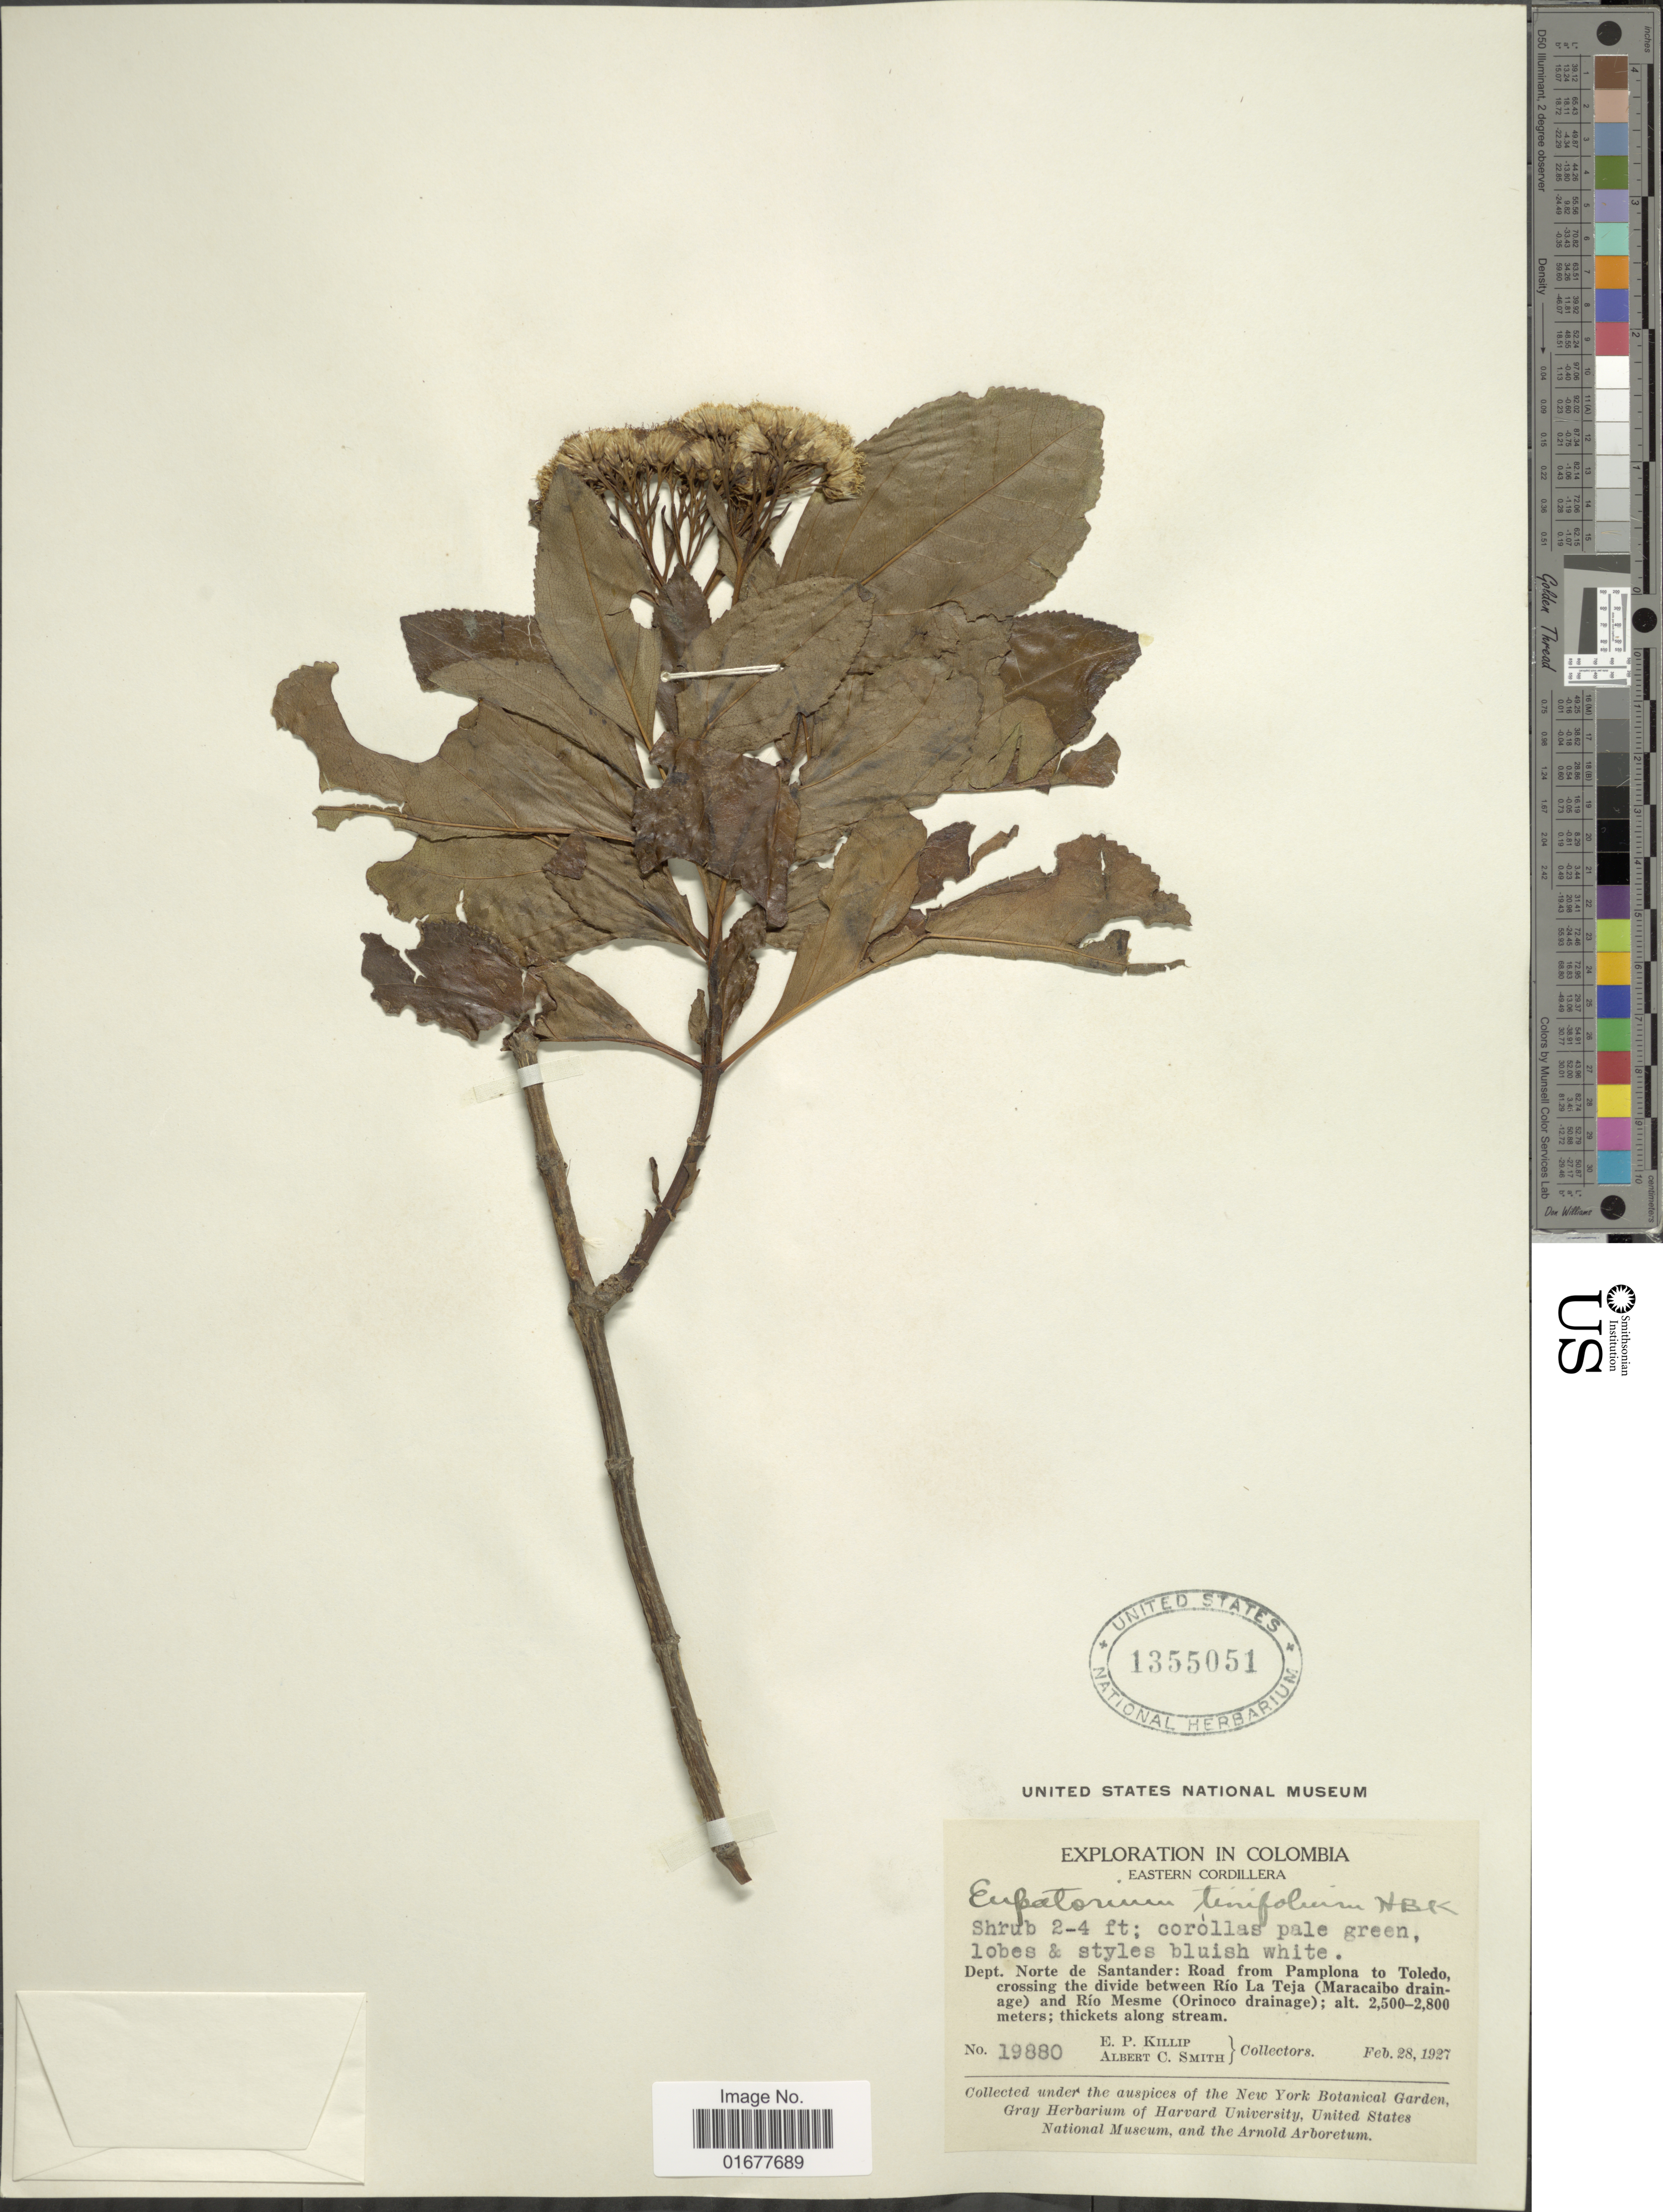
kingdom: Plantae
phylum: Tracheophyta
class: Magnoliopsida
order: Asterales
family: Asteraceae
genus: Ageratina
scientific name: Ageratina tinifolia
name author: (Kunth) R.M. King & H. Rob.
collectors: E. P. Killip & A. C. Smith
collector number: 19880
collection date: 1927-02-28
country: Colombia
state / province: Norte de Santander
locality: Road from Pamplona to Toledo, crossing the divide between Rio La Teja (Maracaibo drainage) and Rio Mesme (Orinoco drainage)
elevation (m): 2500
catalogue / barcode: US 1355051